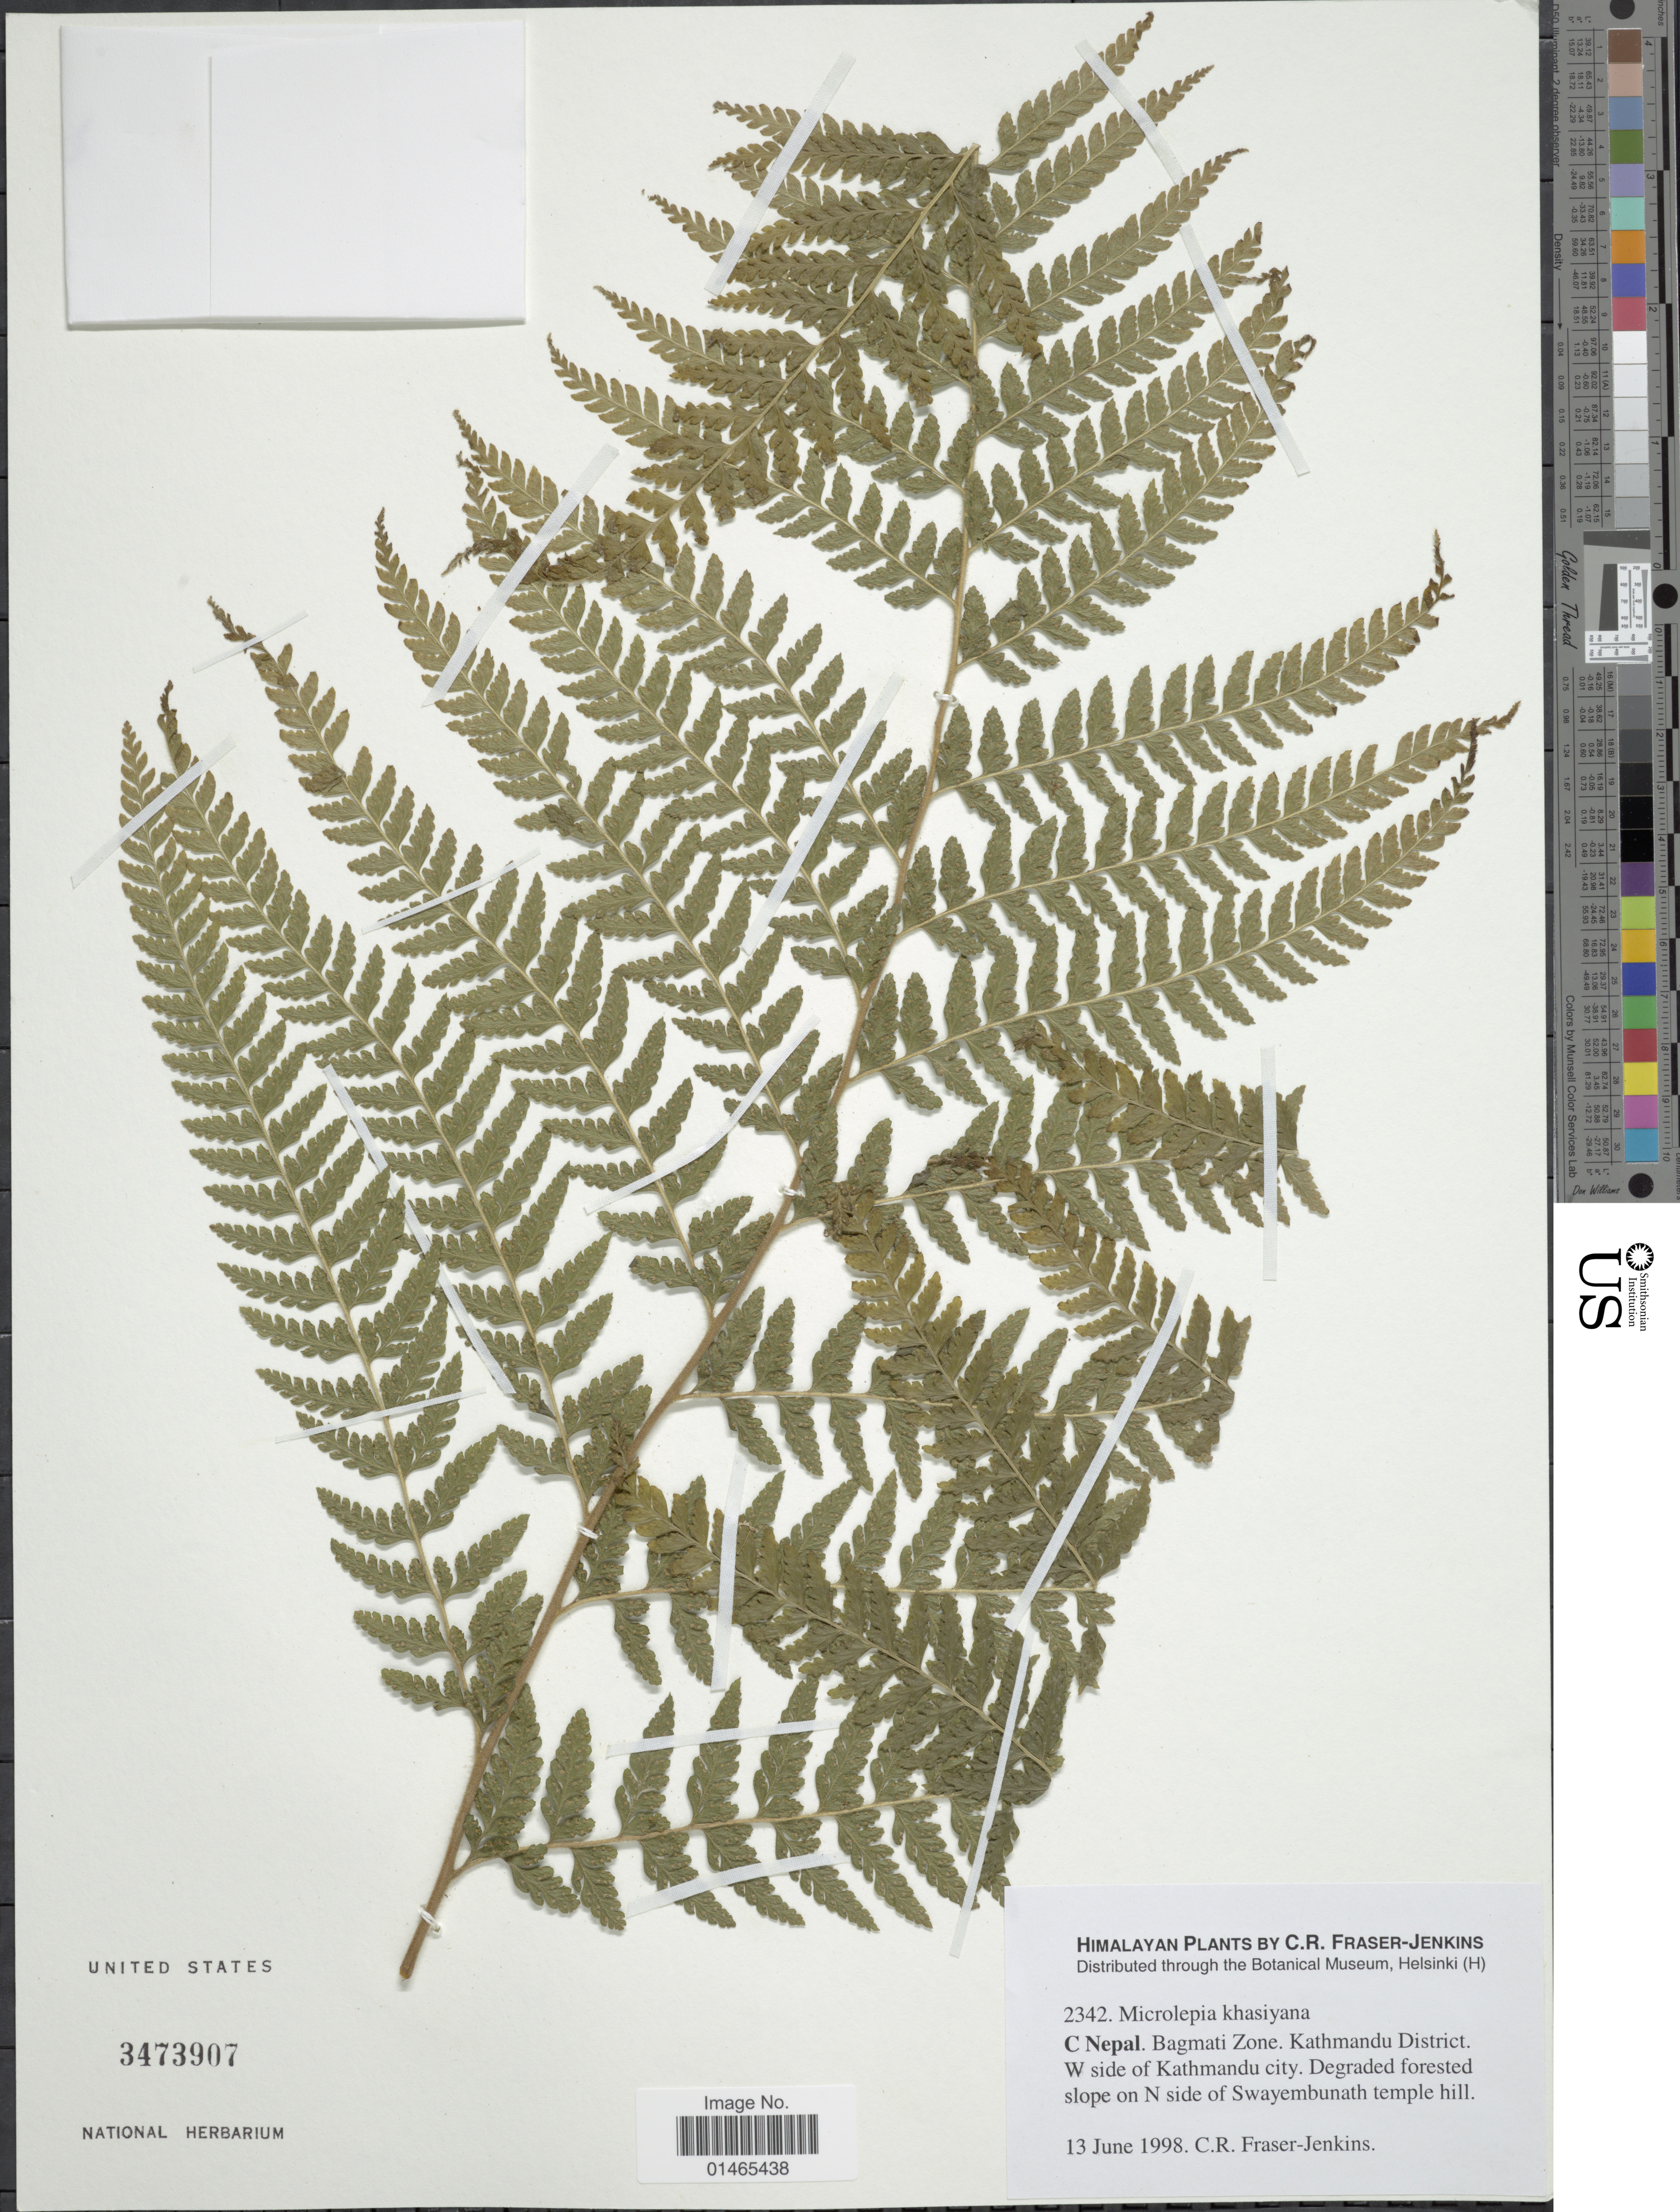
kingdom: Plantae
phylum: Tracheophyta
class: Polypodiopsida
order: Polypodiales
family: Dennstaedtiaceae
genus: Microlepia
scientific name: Microlepia khaysiana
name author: (Hook.) C. Presl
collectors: C. R. Fraser-Jenkins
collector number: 2342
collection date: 1998-06-13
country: Nepal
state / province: Bagmati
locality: Bagmati Zone, Kathmandu District, W side of Kathmandu city, Degraded forested slope on N side of Swayembunath temple hill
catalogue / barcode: US 3473907